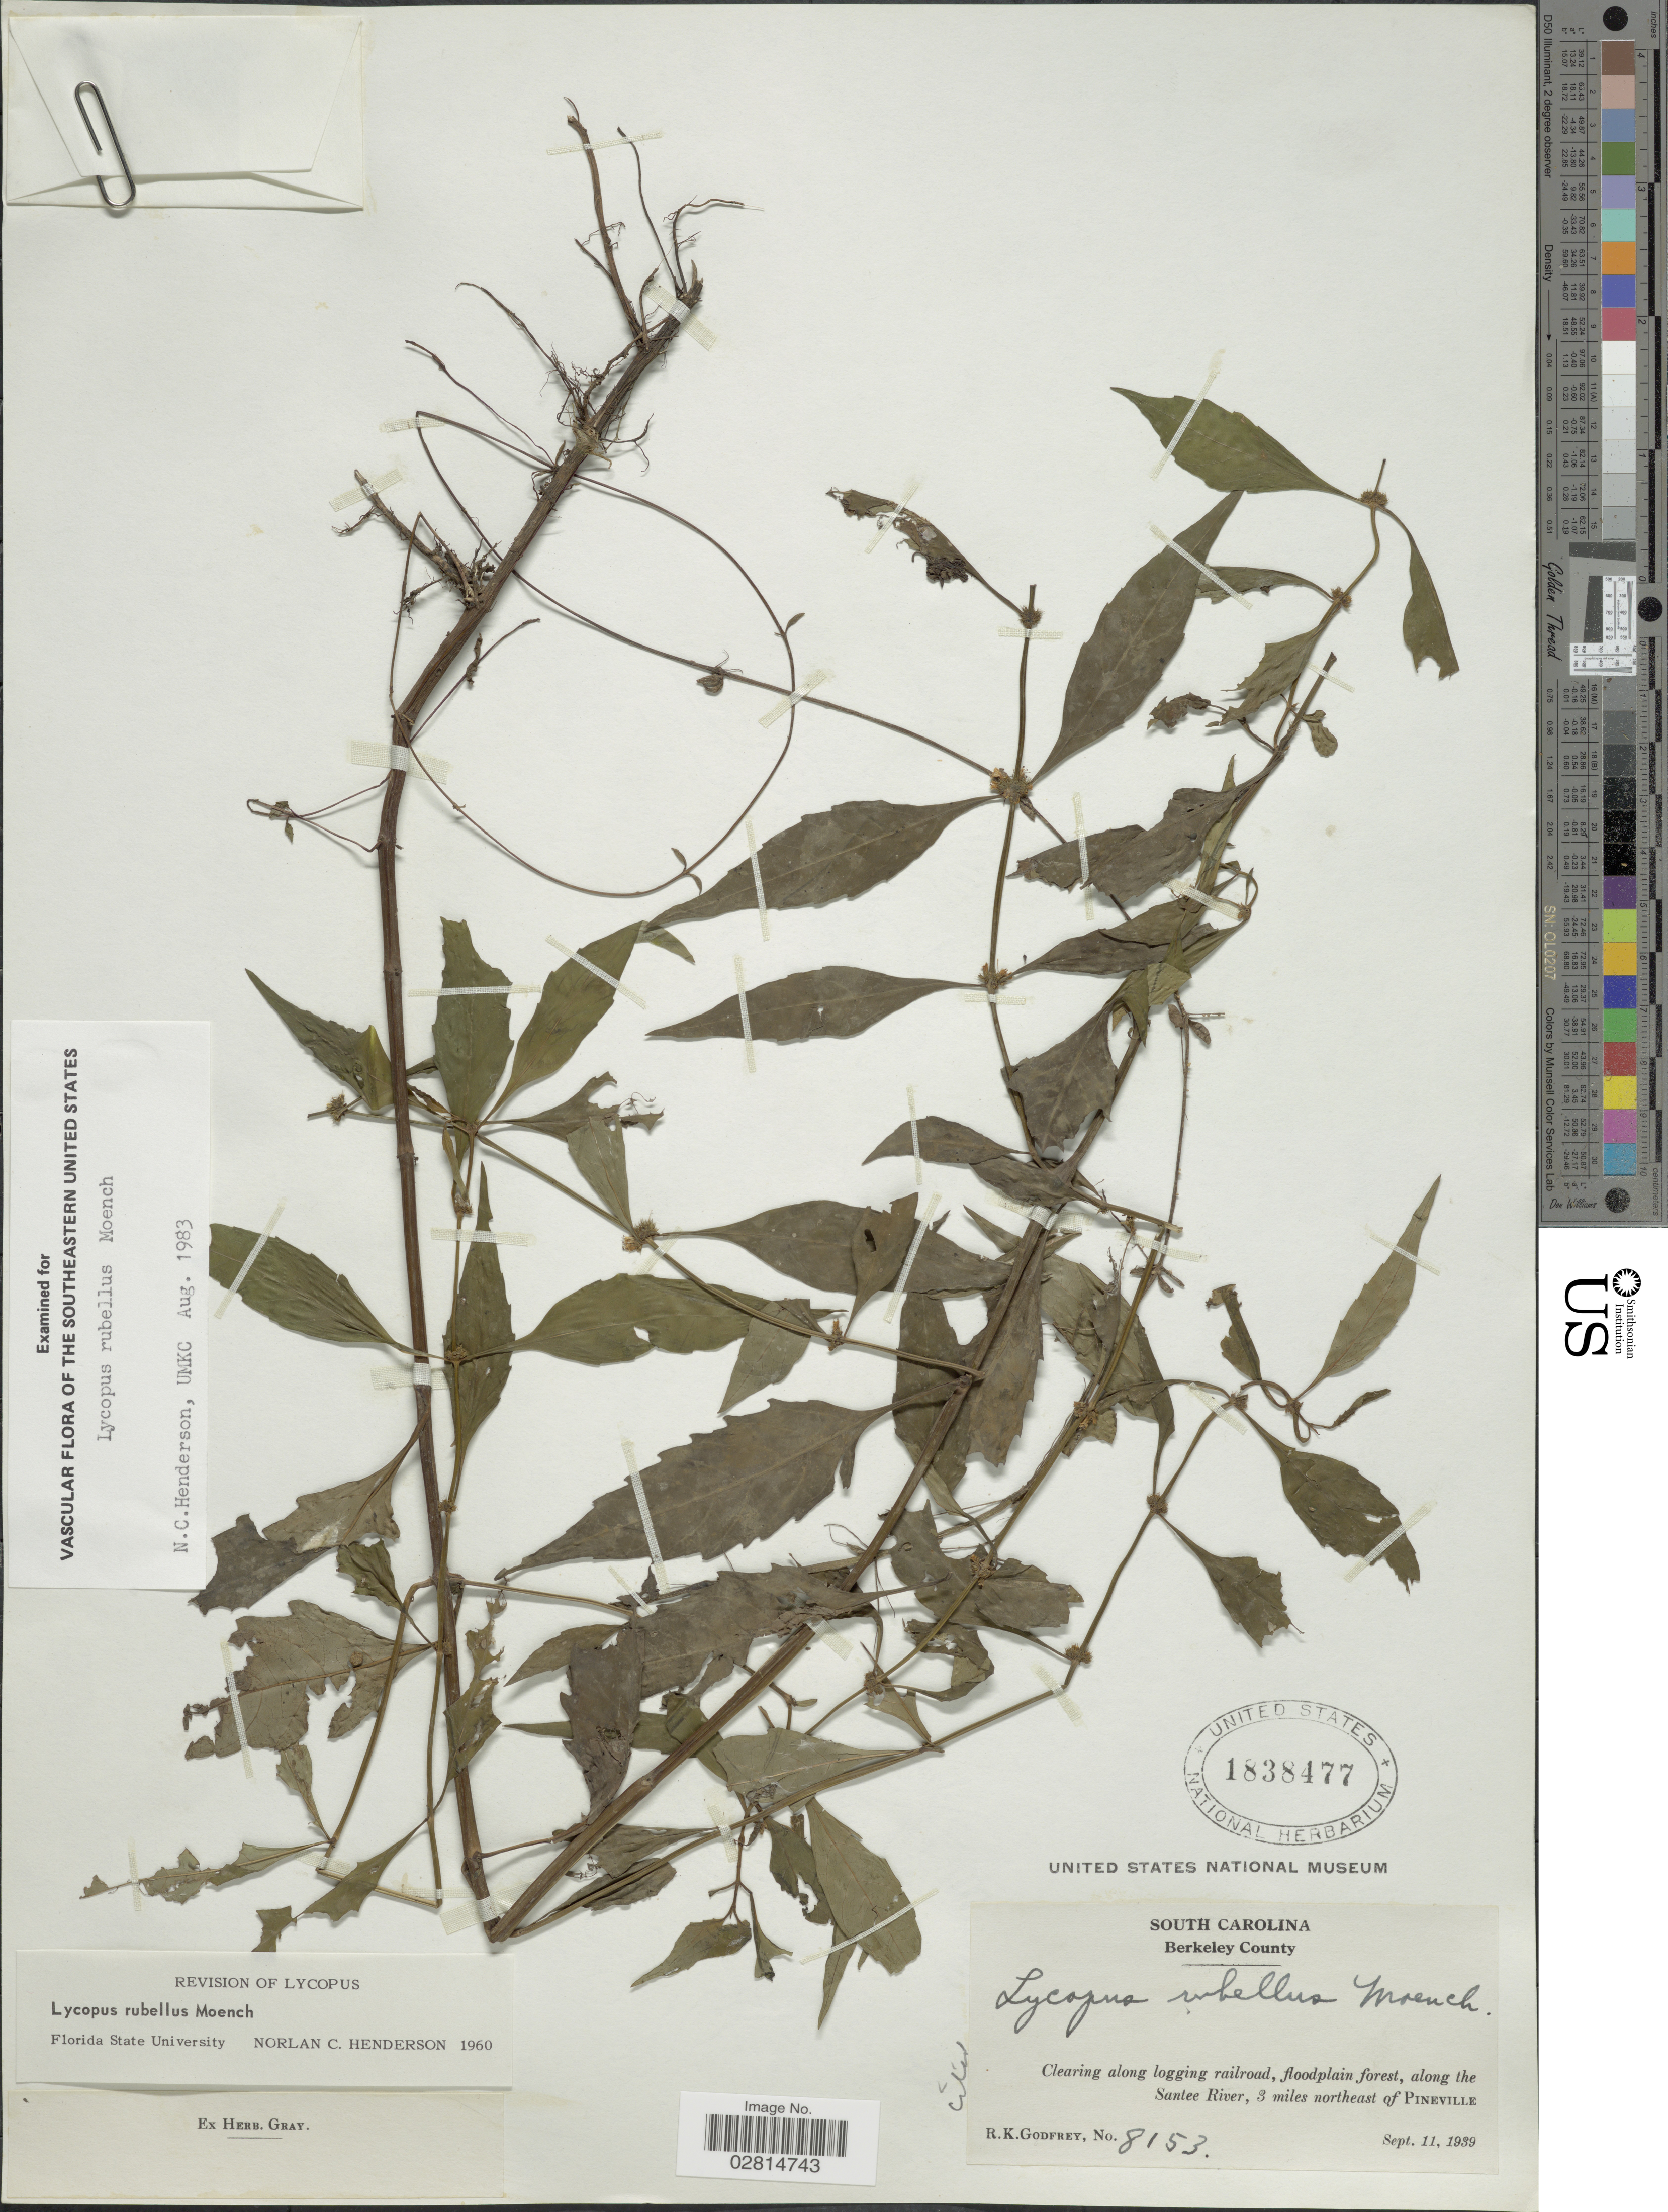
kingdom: Plantae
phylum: Tracheophyta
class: Magnoliopsida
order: Lamiales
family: Lamiaceae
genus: Lycopus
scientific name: Lycopus rubellus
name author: Moench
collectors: R. K. Godfrey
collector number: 8153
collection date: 1939-09-11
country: United States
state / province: South Carolina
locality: Berkeley County. Clearing along logging railroad, floodplain forest, along the Santee River, 3 miles northeast of Pineville.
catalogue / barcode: US 1838477